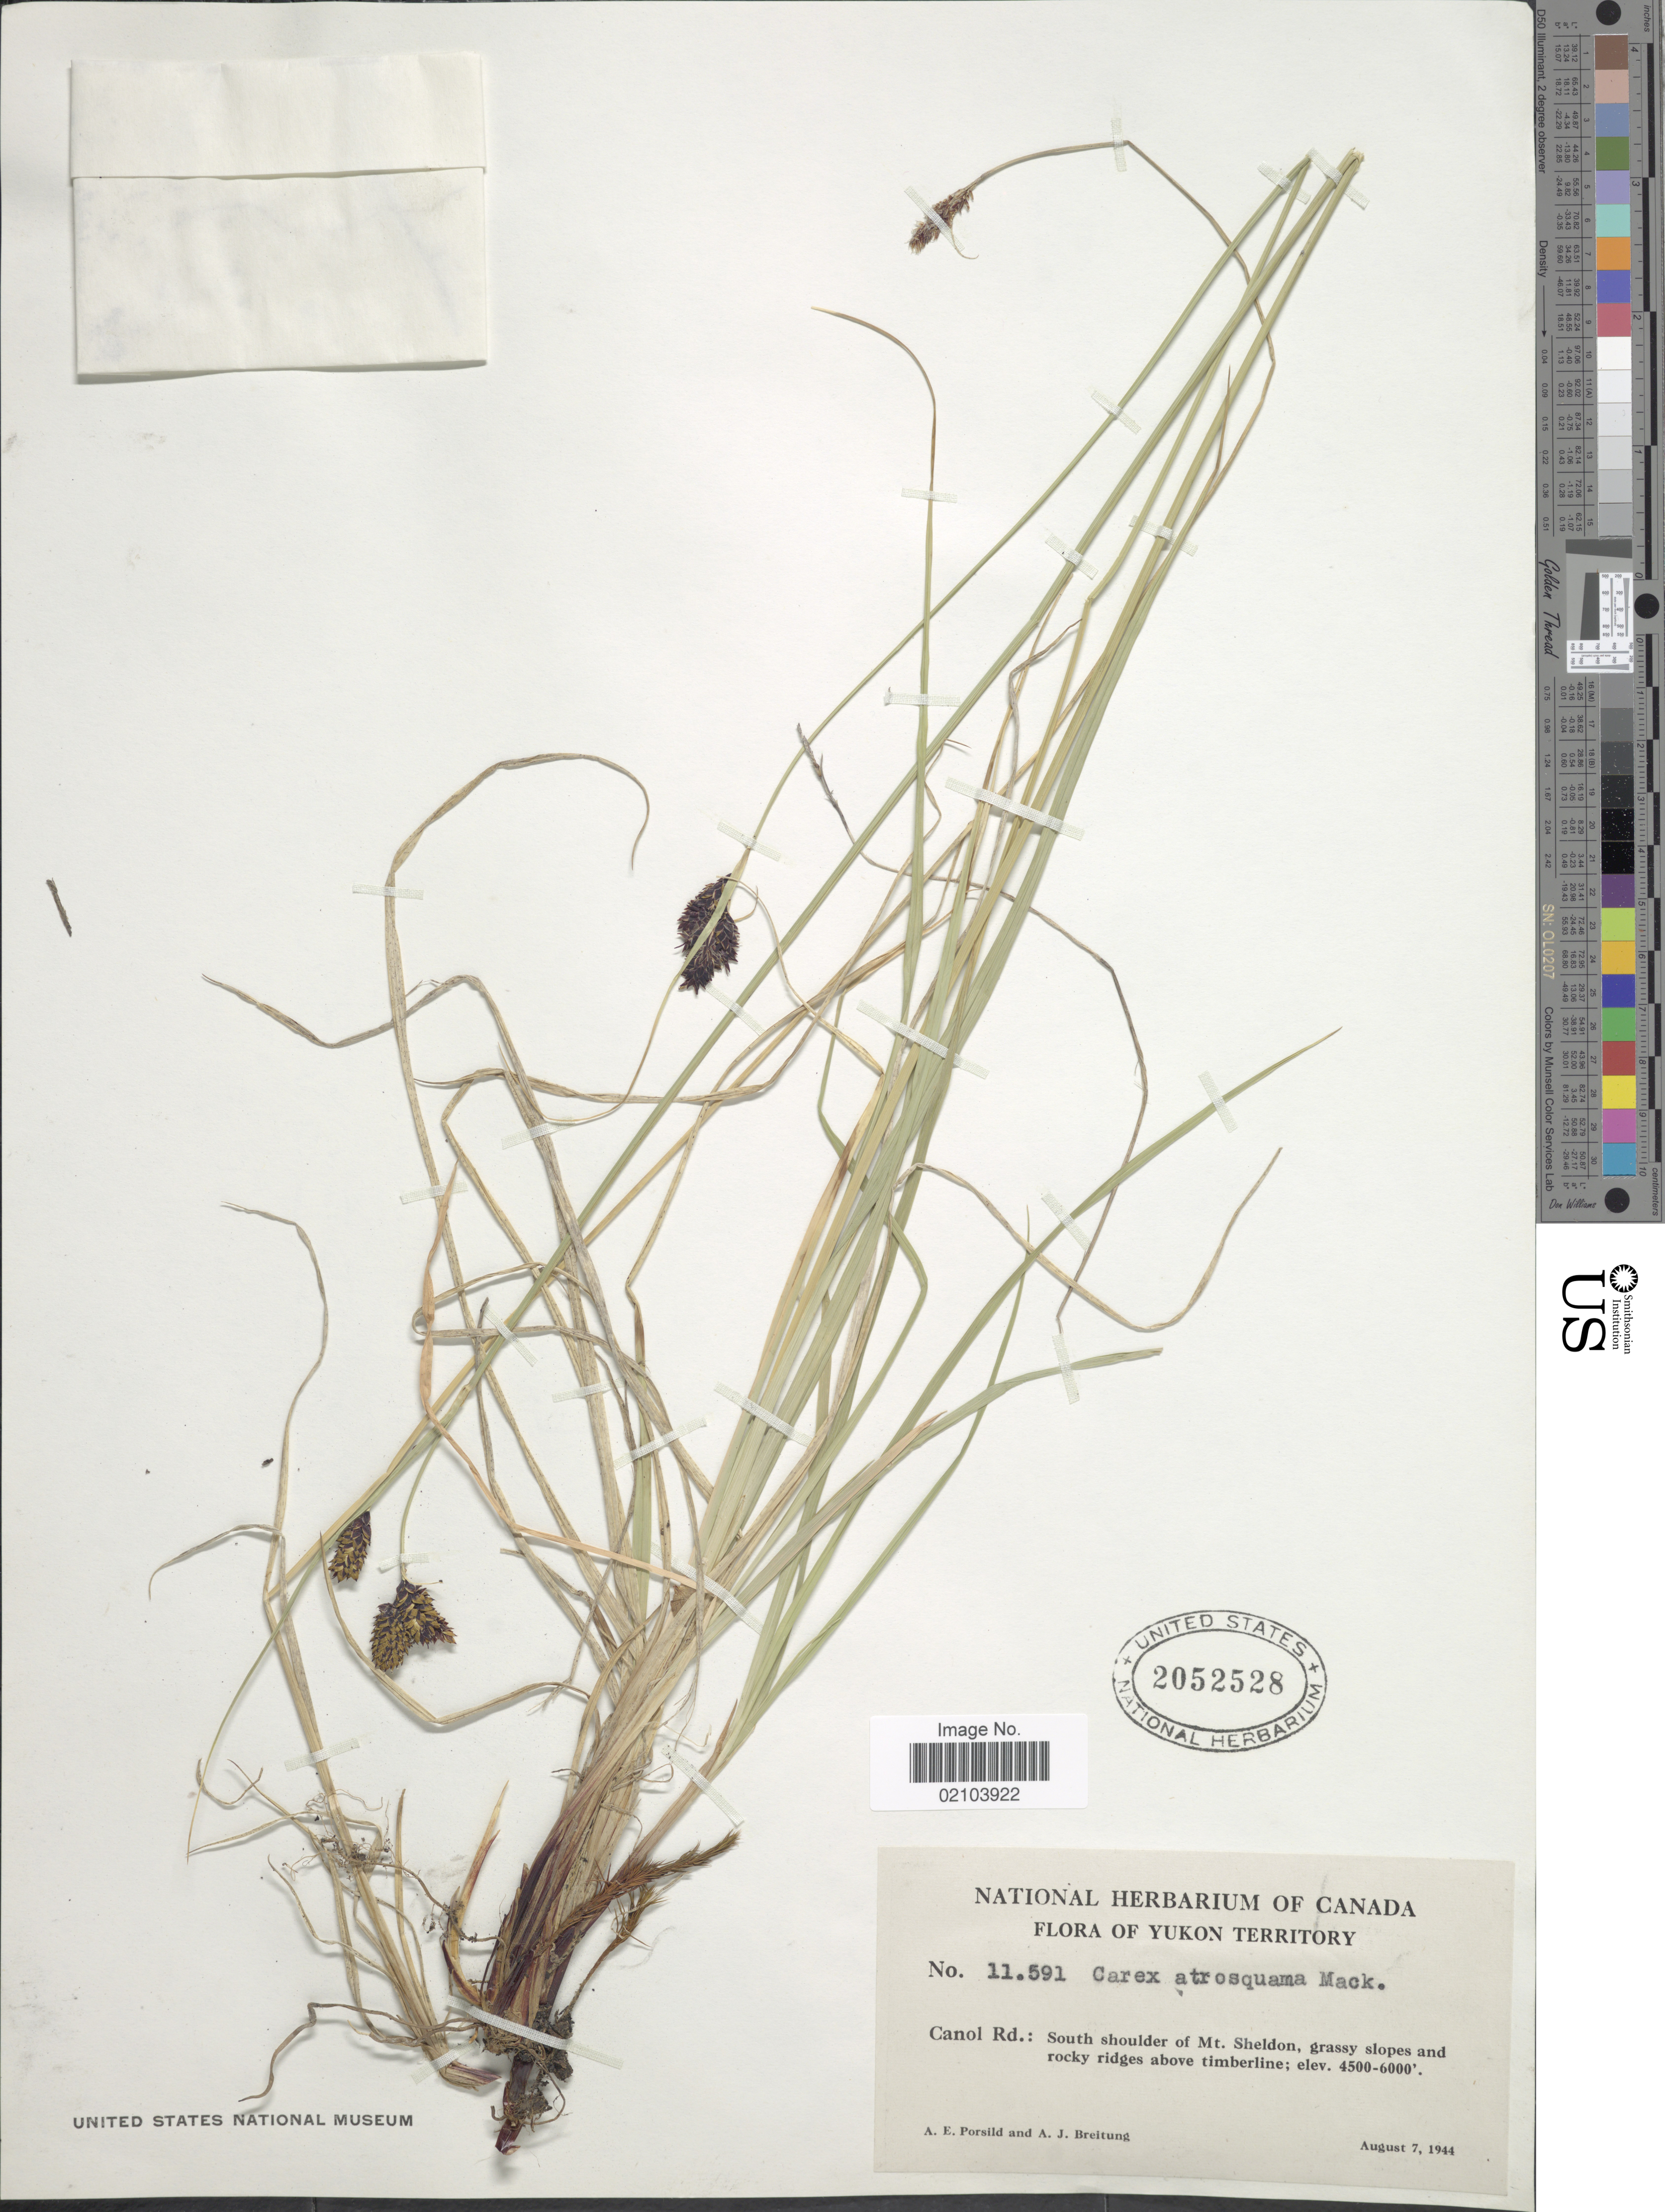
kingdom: Plantae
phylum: Tracheophyta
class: Liliopsida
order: Poales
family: Cyperaceae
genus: Carex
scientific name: Carex atrosquama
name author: Mack.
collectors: A. E. Porsild & A. Breitung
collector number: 11591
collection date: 1944-08-07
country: Canada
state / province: Yukon Territory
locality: Canol Rd.: South shoulder of Mt. Sheldon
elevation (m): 1372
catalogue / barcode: US 2052528